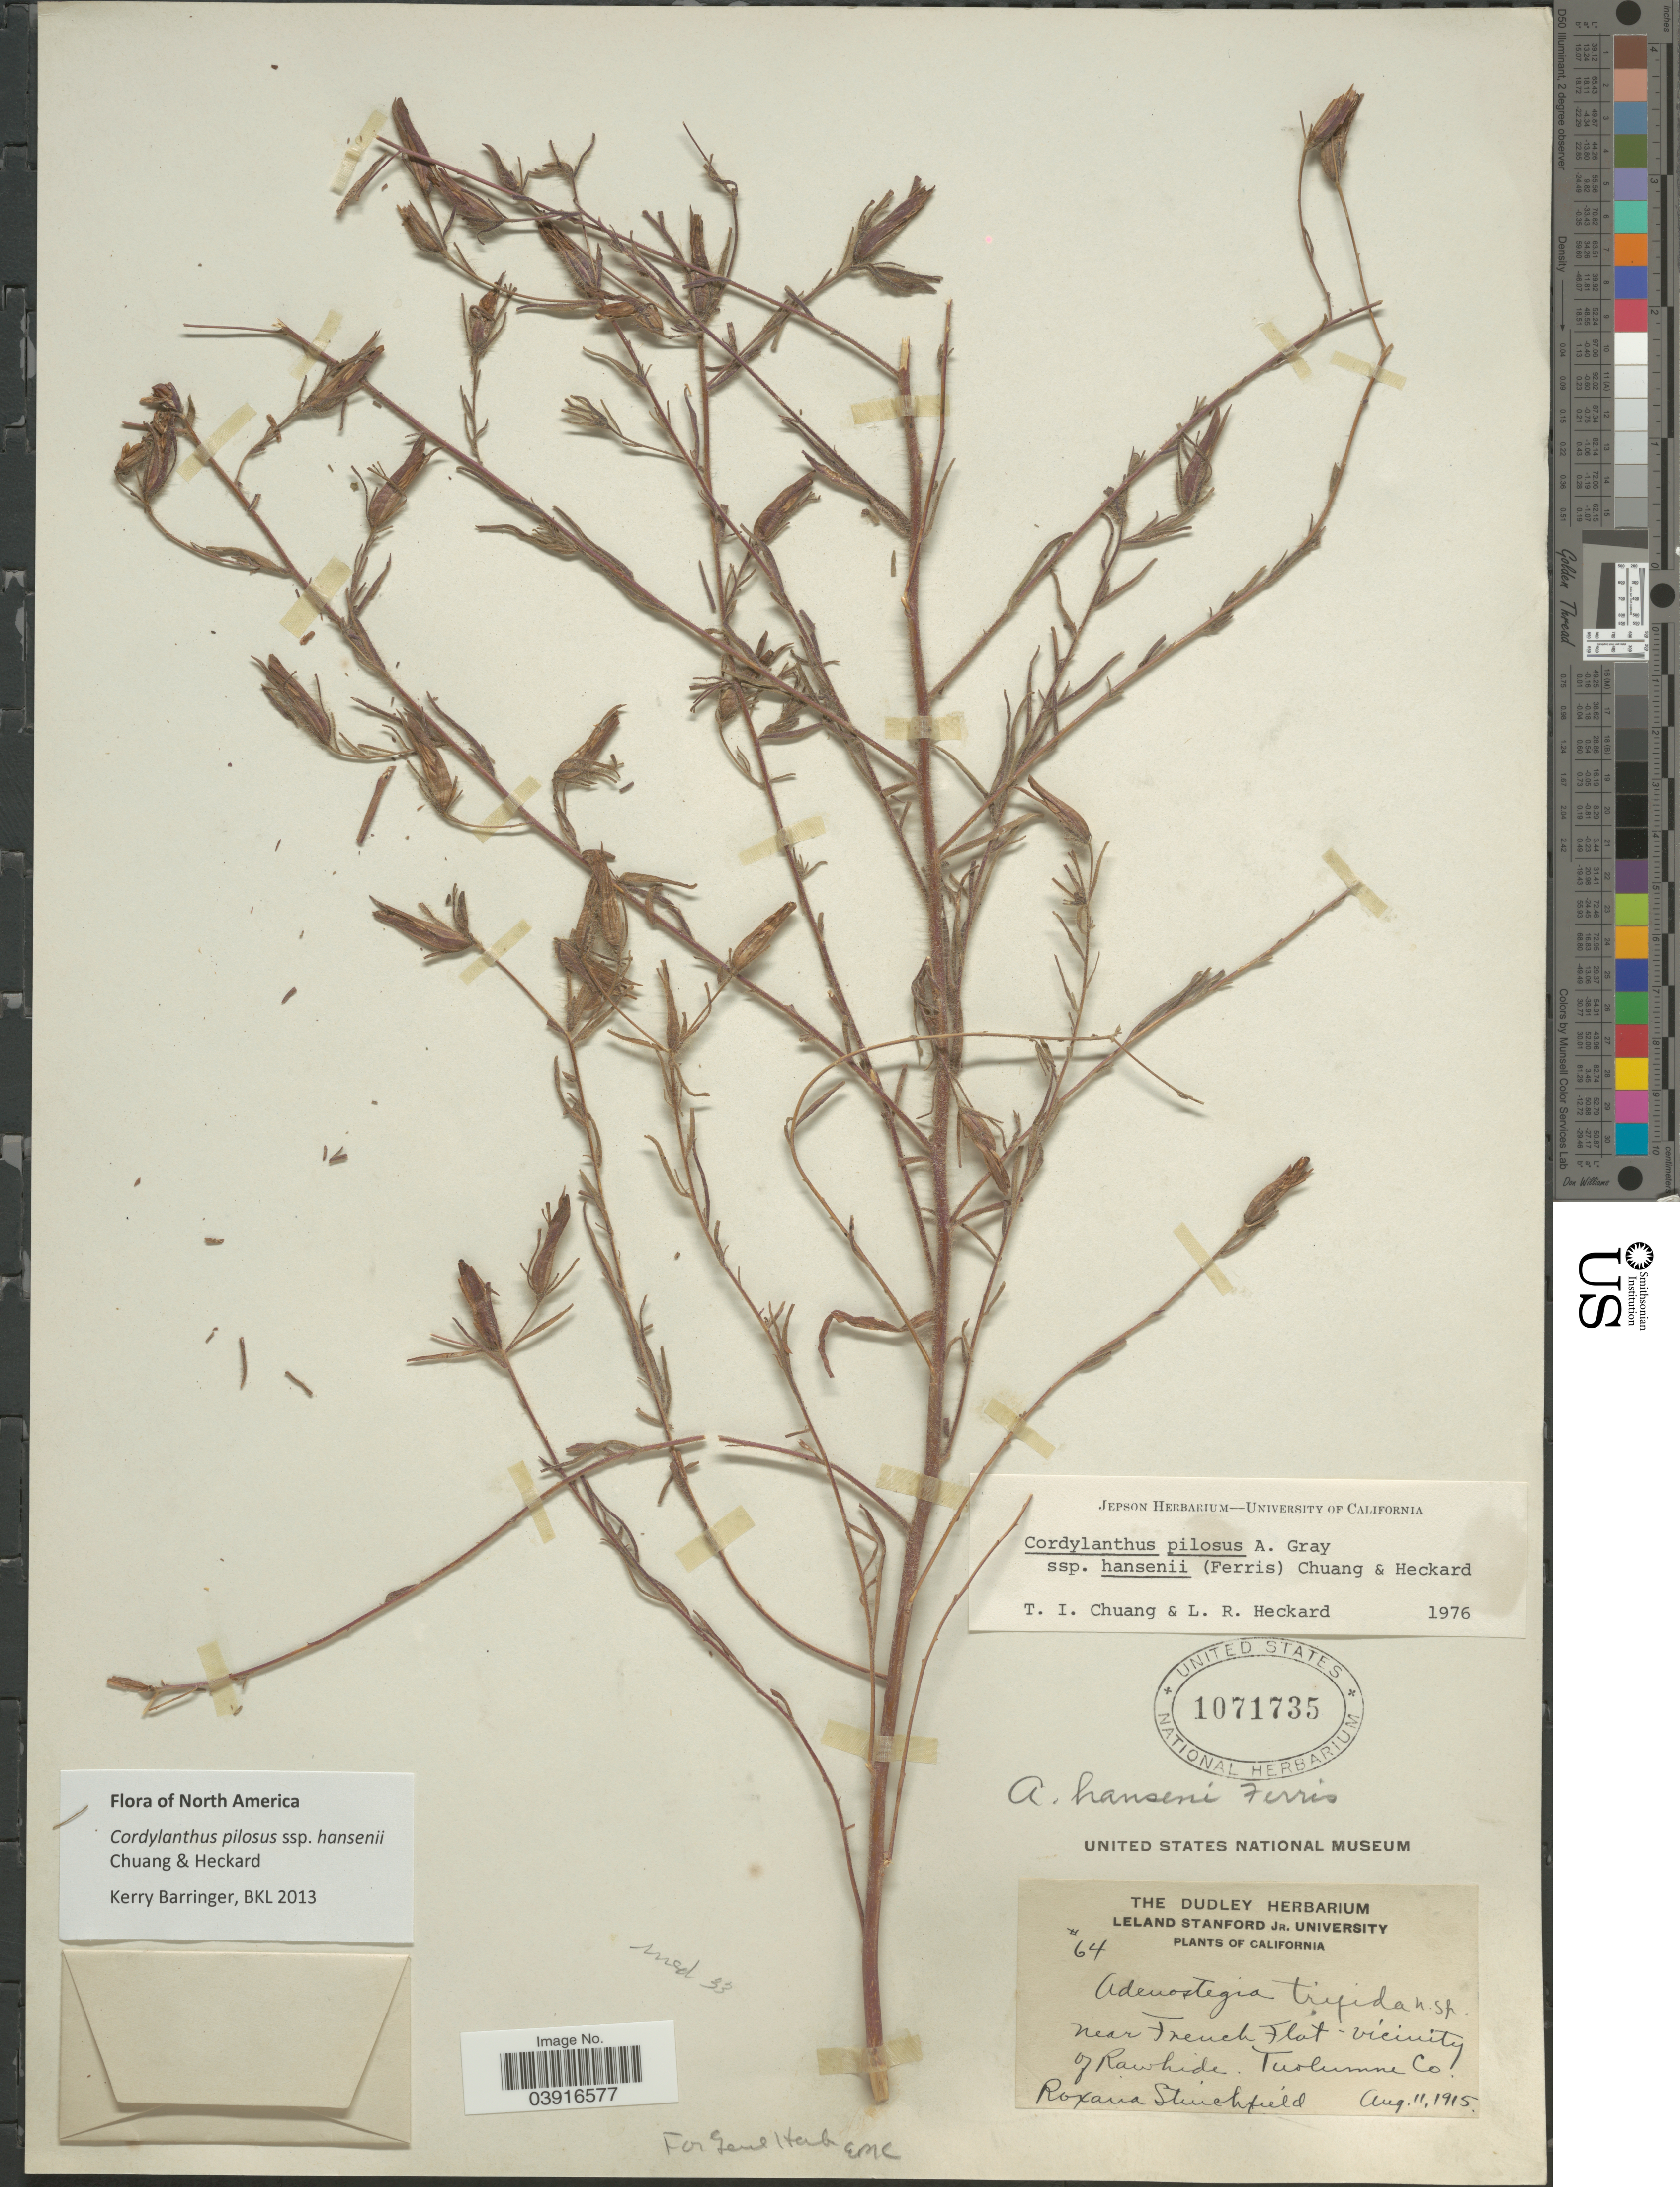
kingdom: Plantae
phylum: Tracheophyta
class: Magnoliopsida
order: Lamiales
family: Orobanchaceae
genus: Cordylanthus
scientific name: Cordylanthus pilosus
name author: A. Gray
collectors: R. S. Ferris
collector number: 64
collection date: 1915-08-11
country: United States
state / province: California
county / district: Tuolumne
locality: Near French Flat - vicinity of Rawhide. Tuolumne Co.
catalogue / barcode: US 1071735